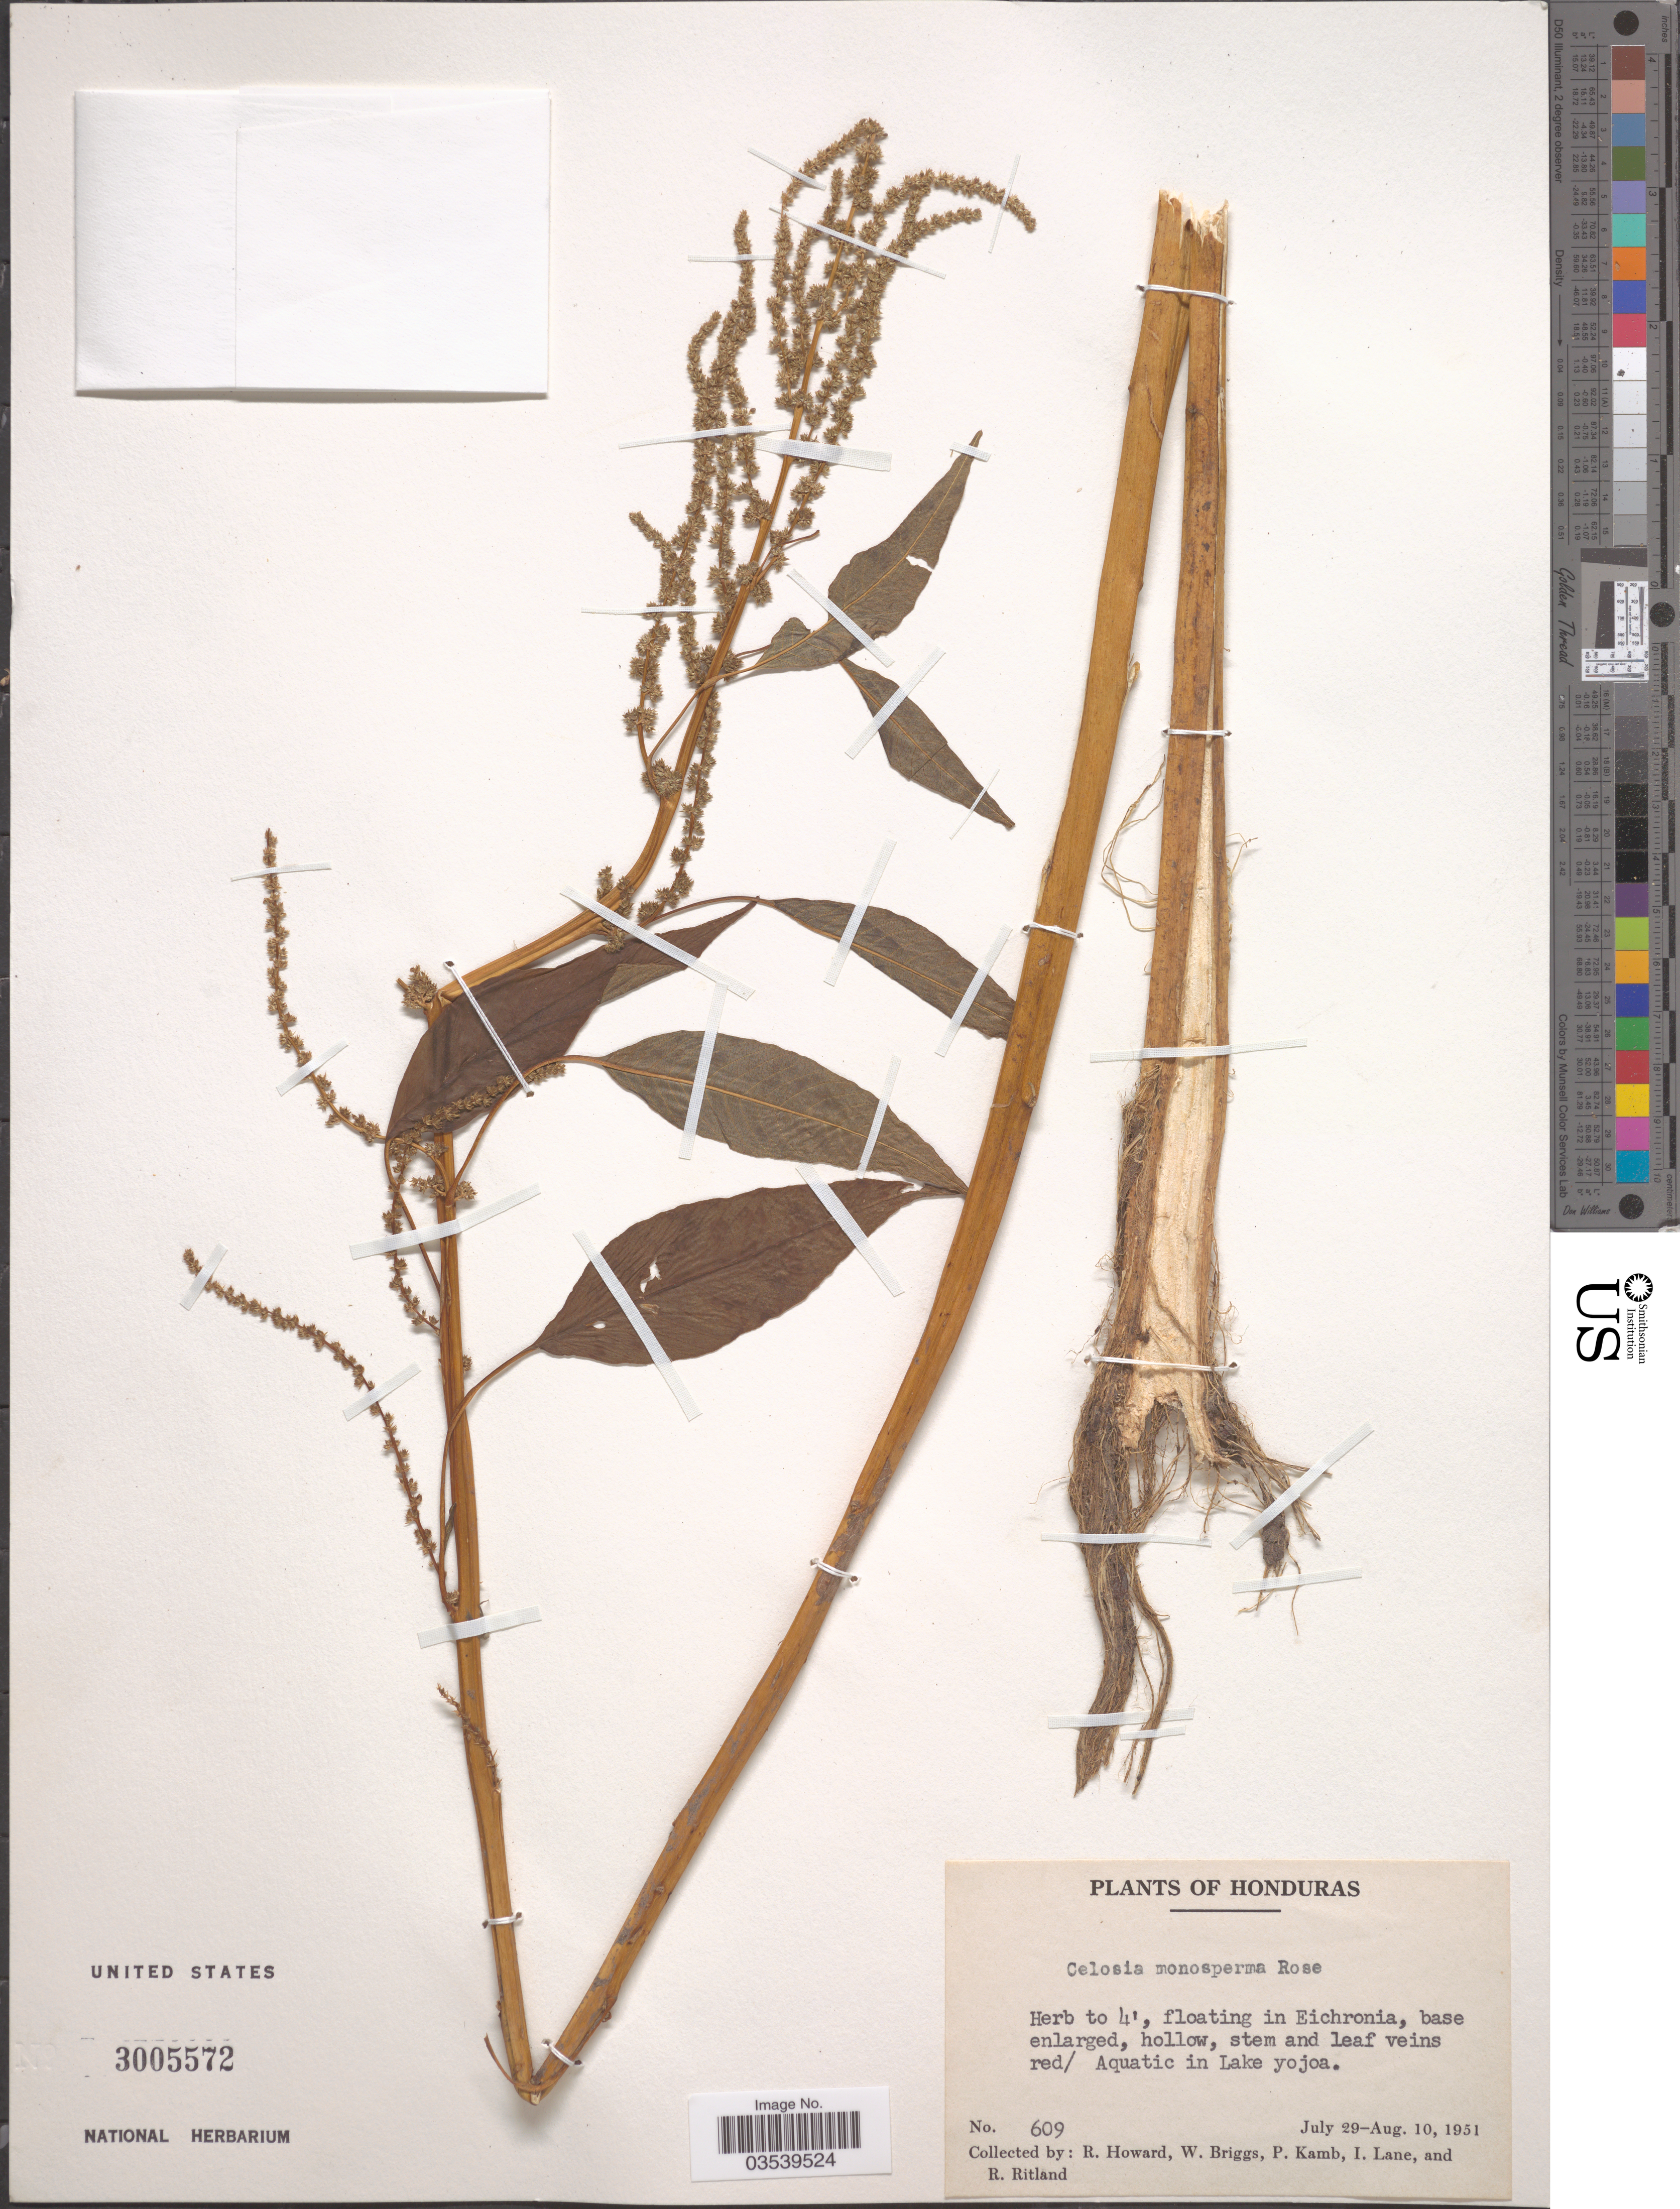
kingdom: Plantae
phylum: Tracheophyta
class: Magnoliopsida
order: Caryophyllales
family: Amaranthaceae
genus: Lagrezia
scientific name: Lagrezia monosperma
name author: (Rose) Standl.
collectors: R. Howard, W. Briggs, P. Kamb, I. Lane & R. Ritland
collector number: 609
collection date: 1951-07-29/1951-08-10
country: Honduras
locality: Aquatic in Lake Yojoa.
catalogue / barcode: US 3005572